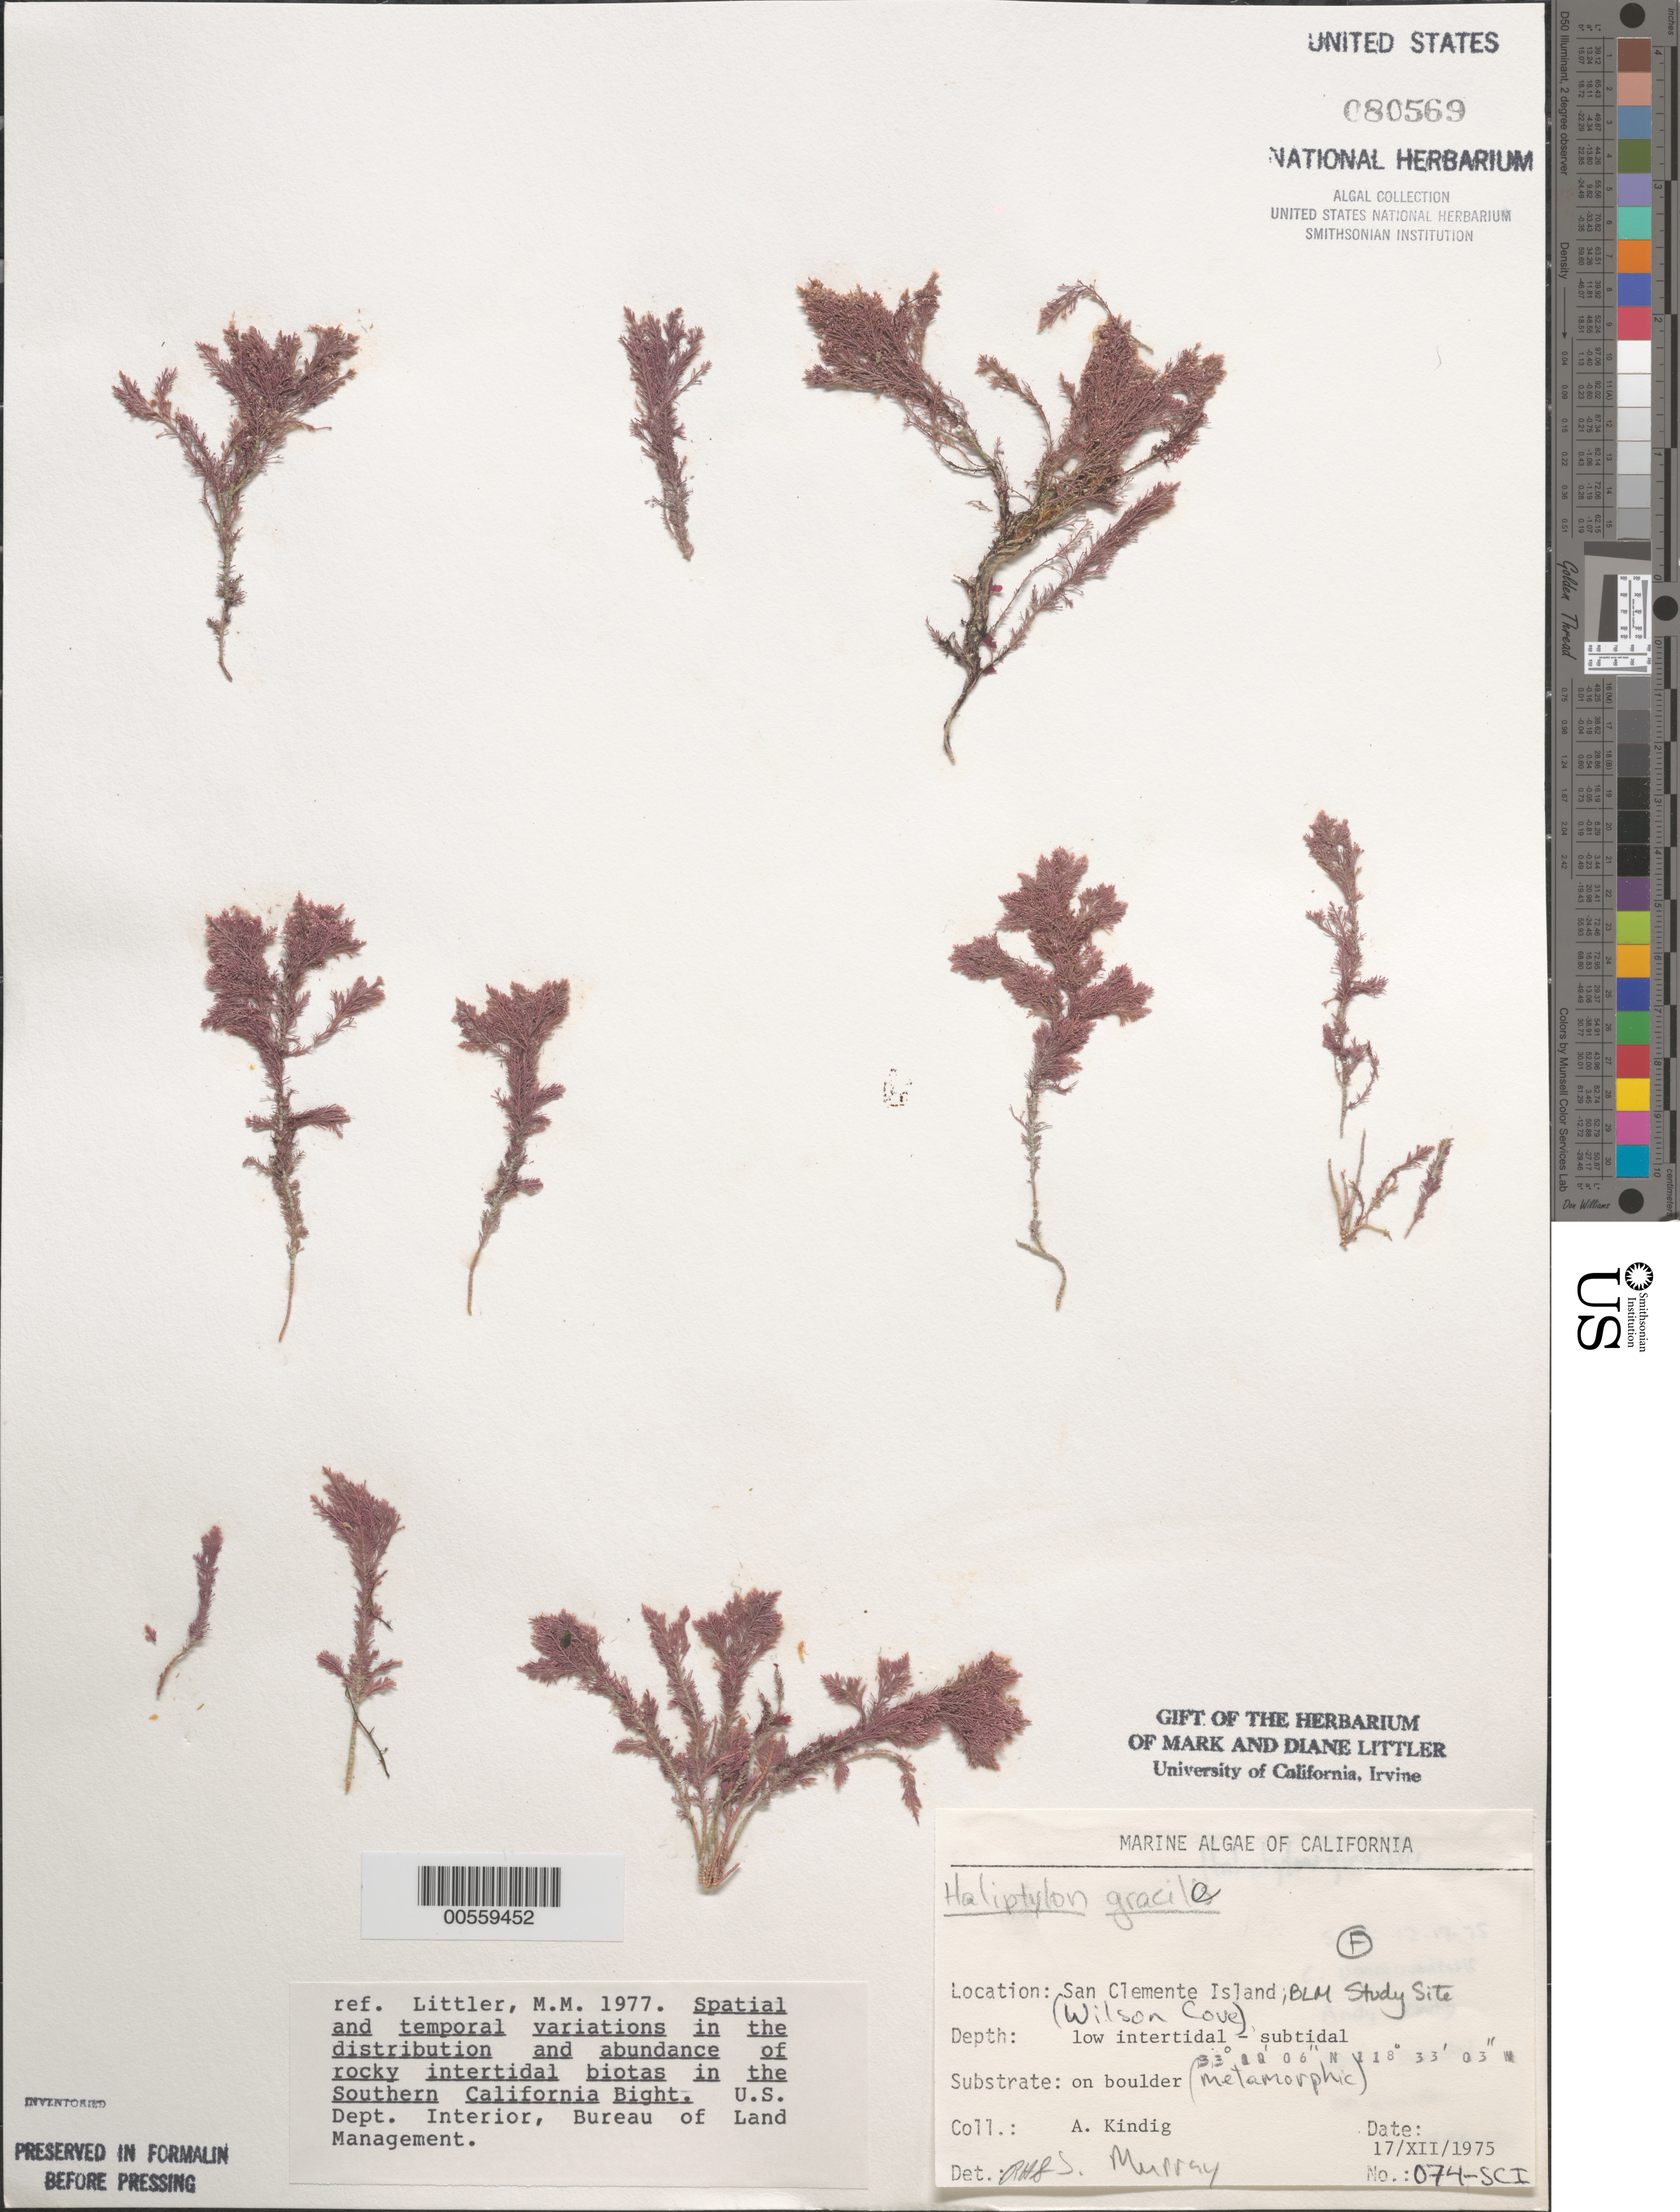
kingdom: Plantae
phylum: Rhodophyta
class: Florideophyceae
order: Corallinales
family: Corallinaceae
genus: Jania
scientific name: Jania rosea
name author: (Lam.) Decne.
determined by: Algae name updating Project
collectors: A. Kindig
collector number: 074-SCI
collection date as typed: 17 Dec 1975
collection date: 1975-12-17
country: United States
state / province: California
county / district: Los Angeles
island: San Clemente Island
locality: Wilson Cove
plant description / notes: BLM-SOCALBIGHT Rocky Intertidal Survey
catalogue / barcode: US 80569